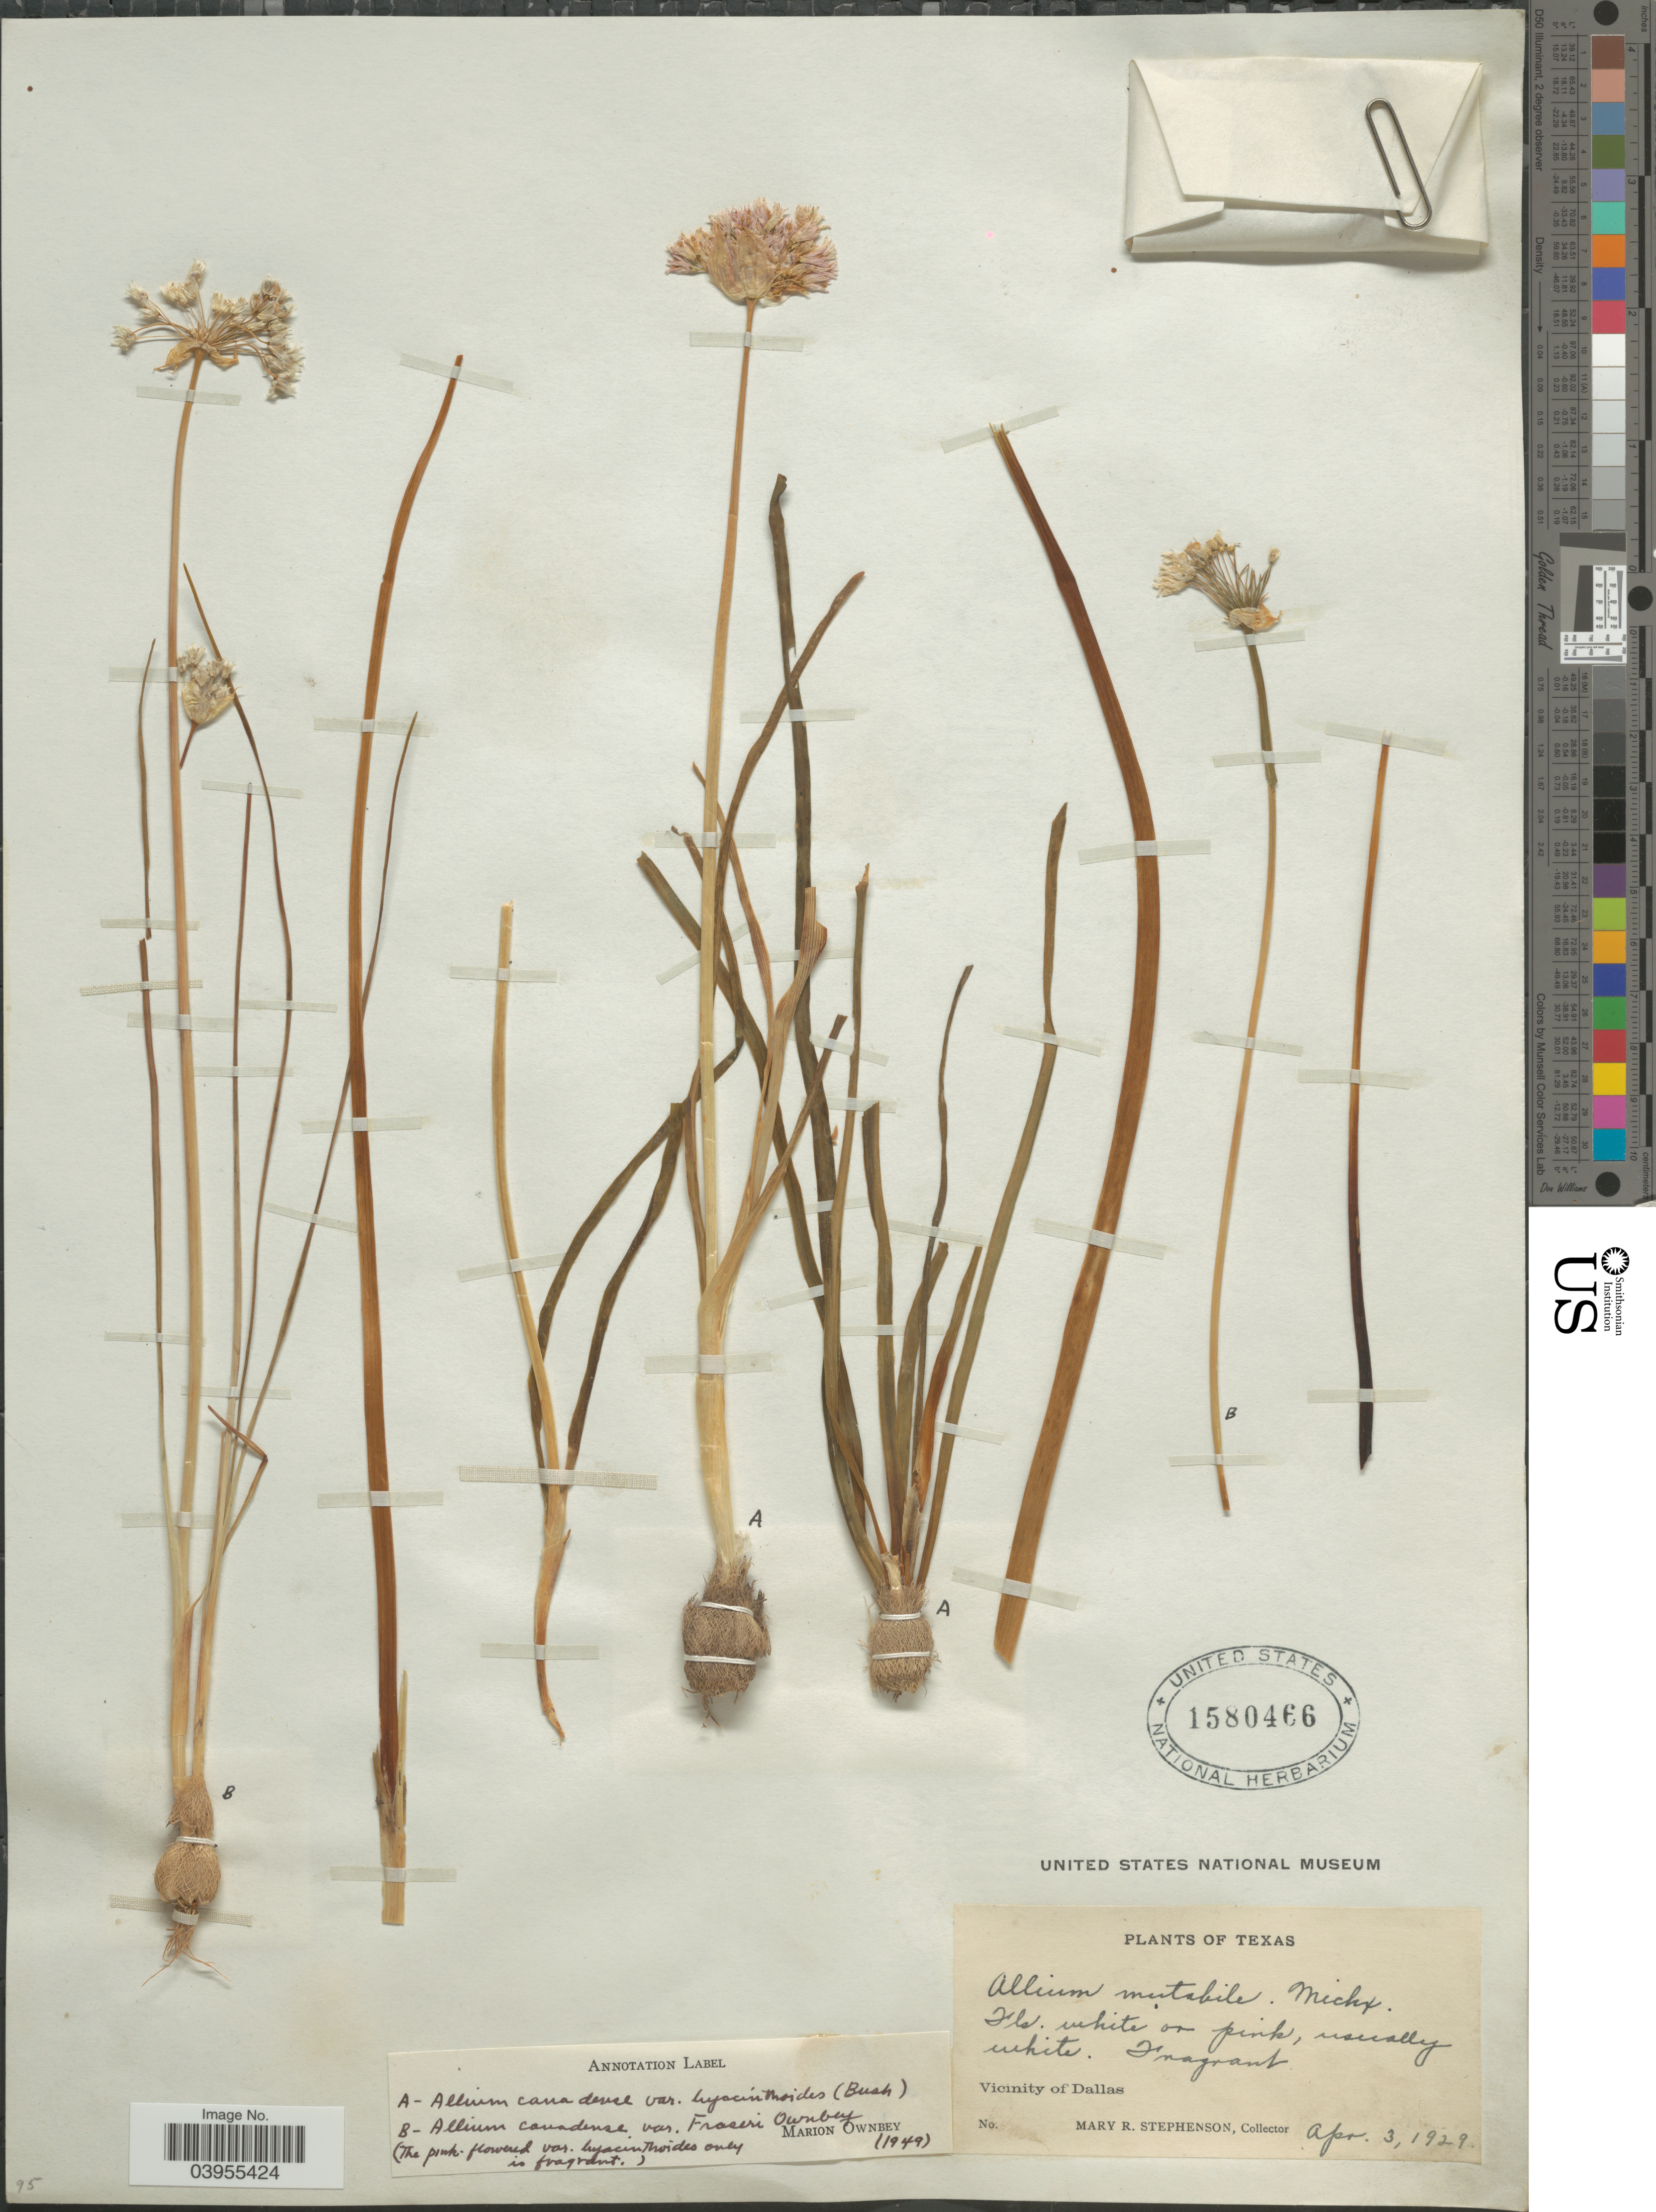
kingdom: Plantae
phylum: Tracheophyta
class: Liliopsida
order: Asparagales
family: Amaryllidaceae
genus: Allium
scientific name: Allium canadense var. fraseri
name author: Ownbey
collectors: M. Stephenson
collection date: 1929-04-03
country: United States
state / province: Texas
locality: Vicinity of Dallas.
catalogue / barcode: US 1580466